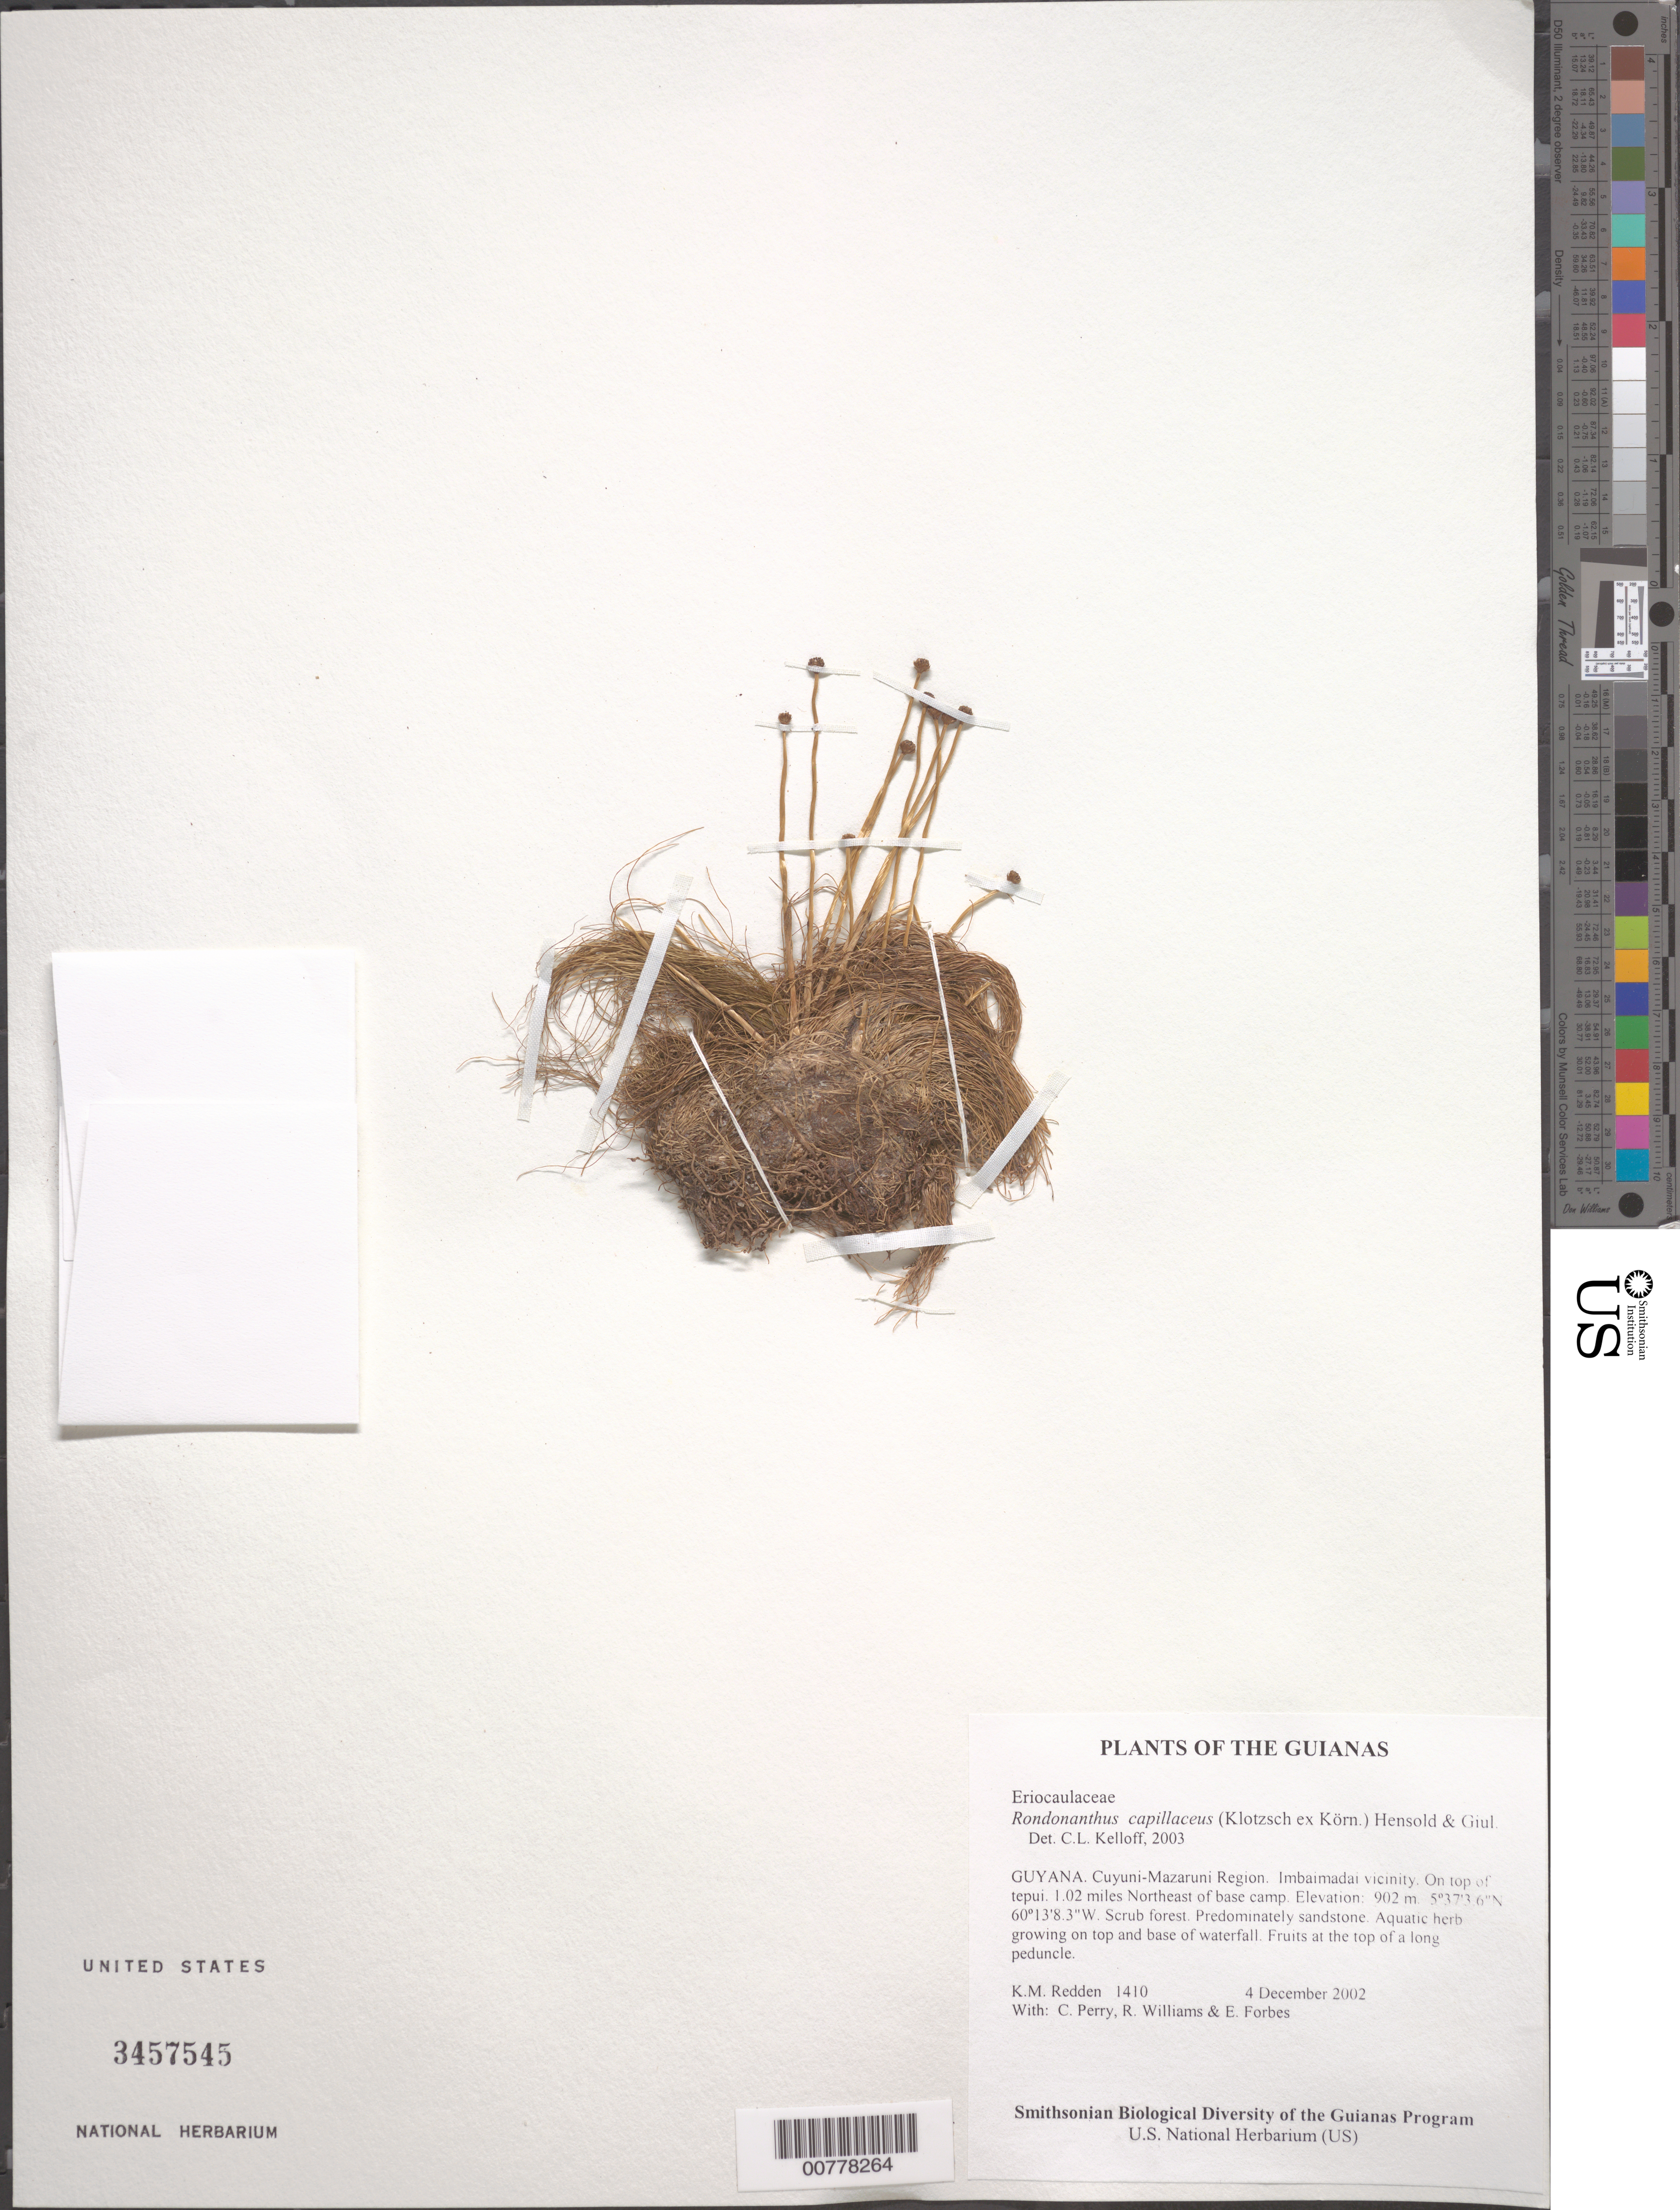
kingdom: Plantae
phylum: Tracheophyta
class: Liliopsida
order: Poales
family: Eriocaulaceae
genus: Rondonanthus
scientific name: Rondonanthus capillaceus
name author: (Klotzsch ex Körn.) Hensold & Giul.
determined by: Kelloff, Carol L., (US), Smithsonian Institution - National Museum of Natural History (UNITED STATES)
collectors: K. M. Redden, C. Perry, R. Williams & E. Forbes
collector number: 1410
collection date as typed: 4 December 2002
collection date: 2002-12-04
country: Guyana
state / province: Cuyuni-Mazaruni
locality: Imbaimadai vicinity. On top of tepui. 1.02 miles Northeast of base camp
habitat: Scrub forest. Predominately sandstone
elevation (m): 902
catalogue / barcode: US 3457545